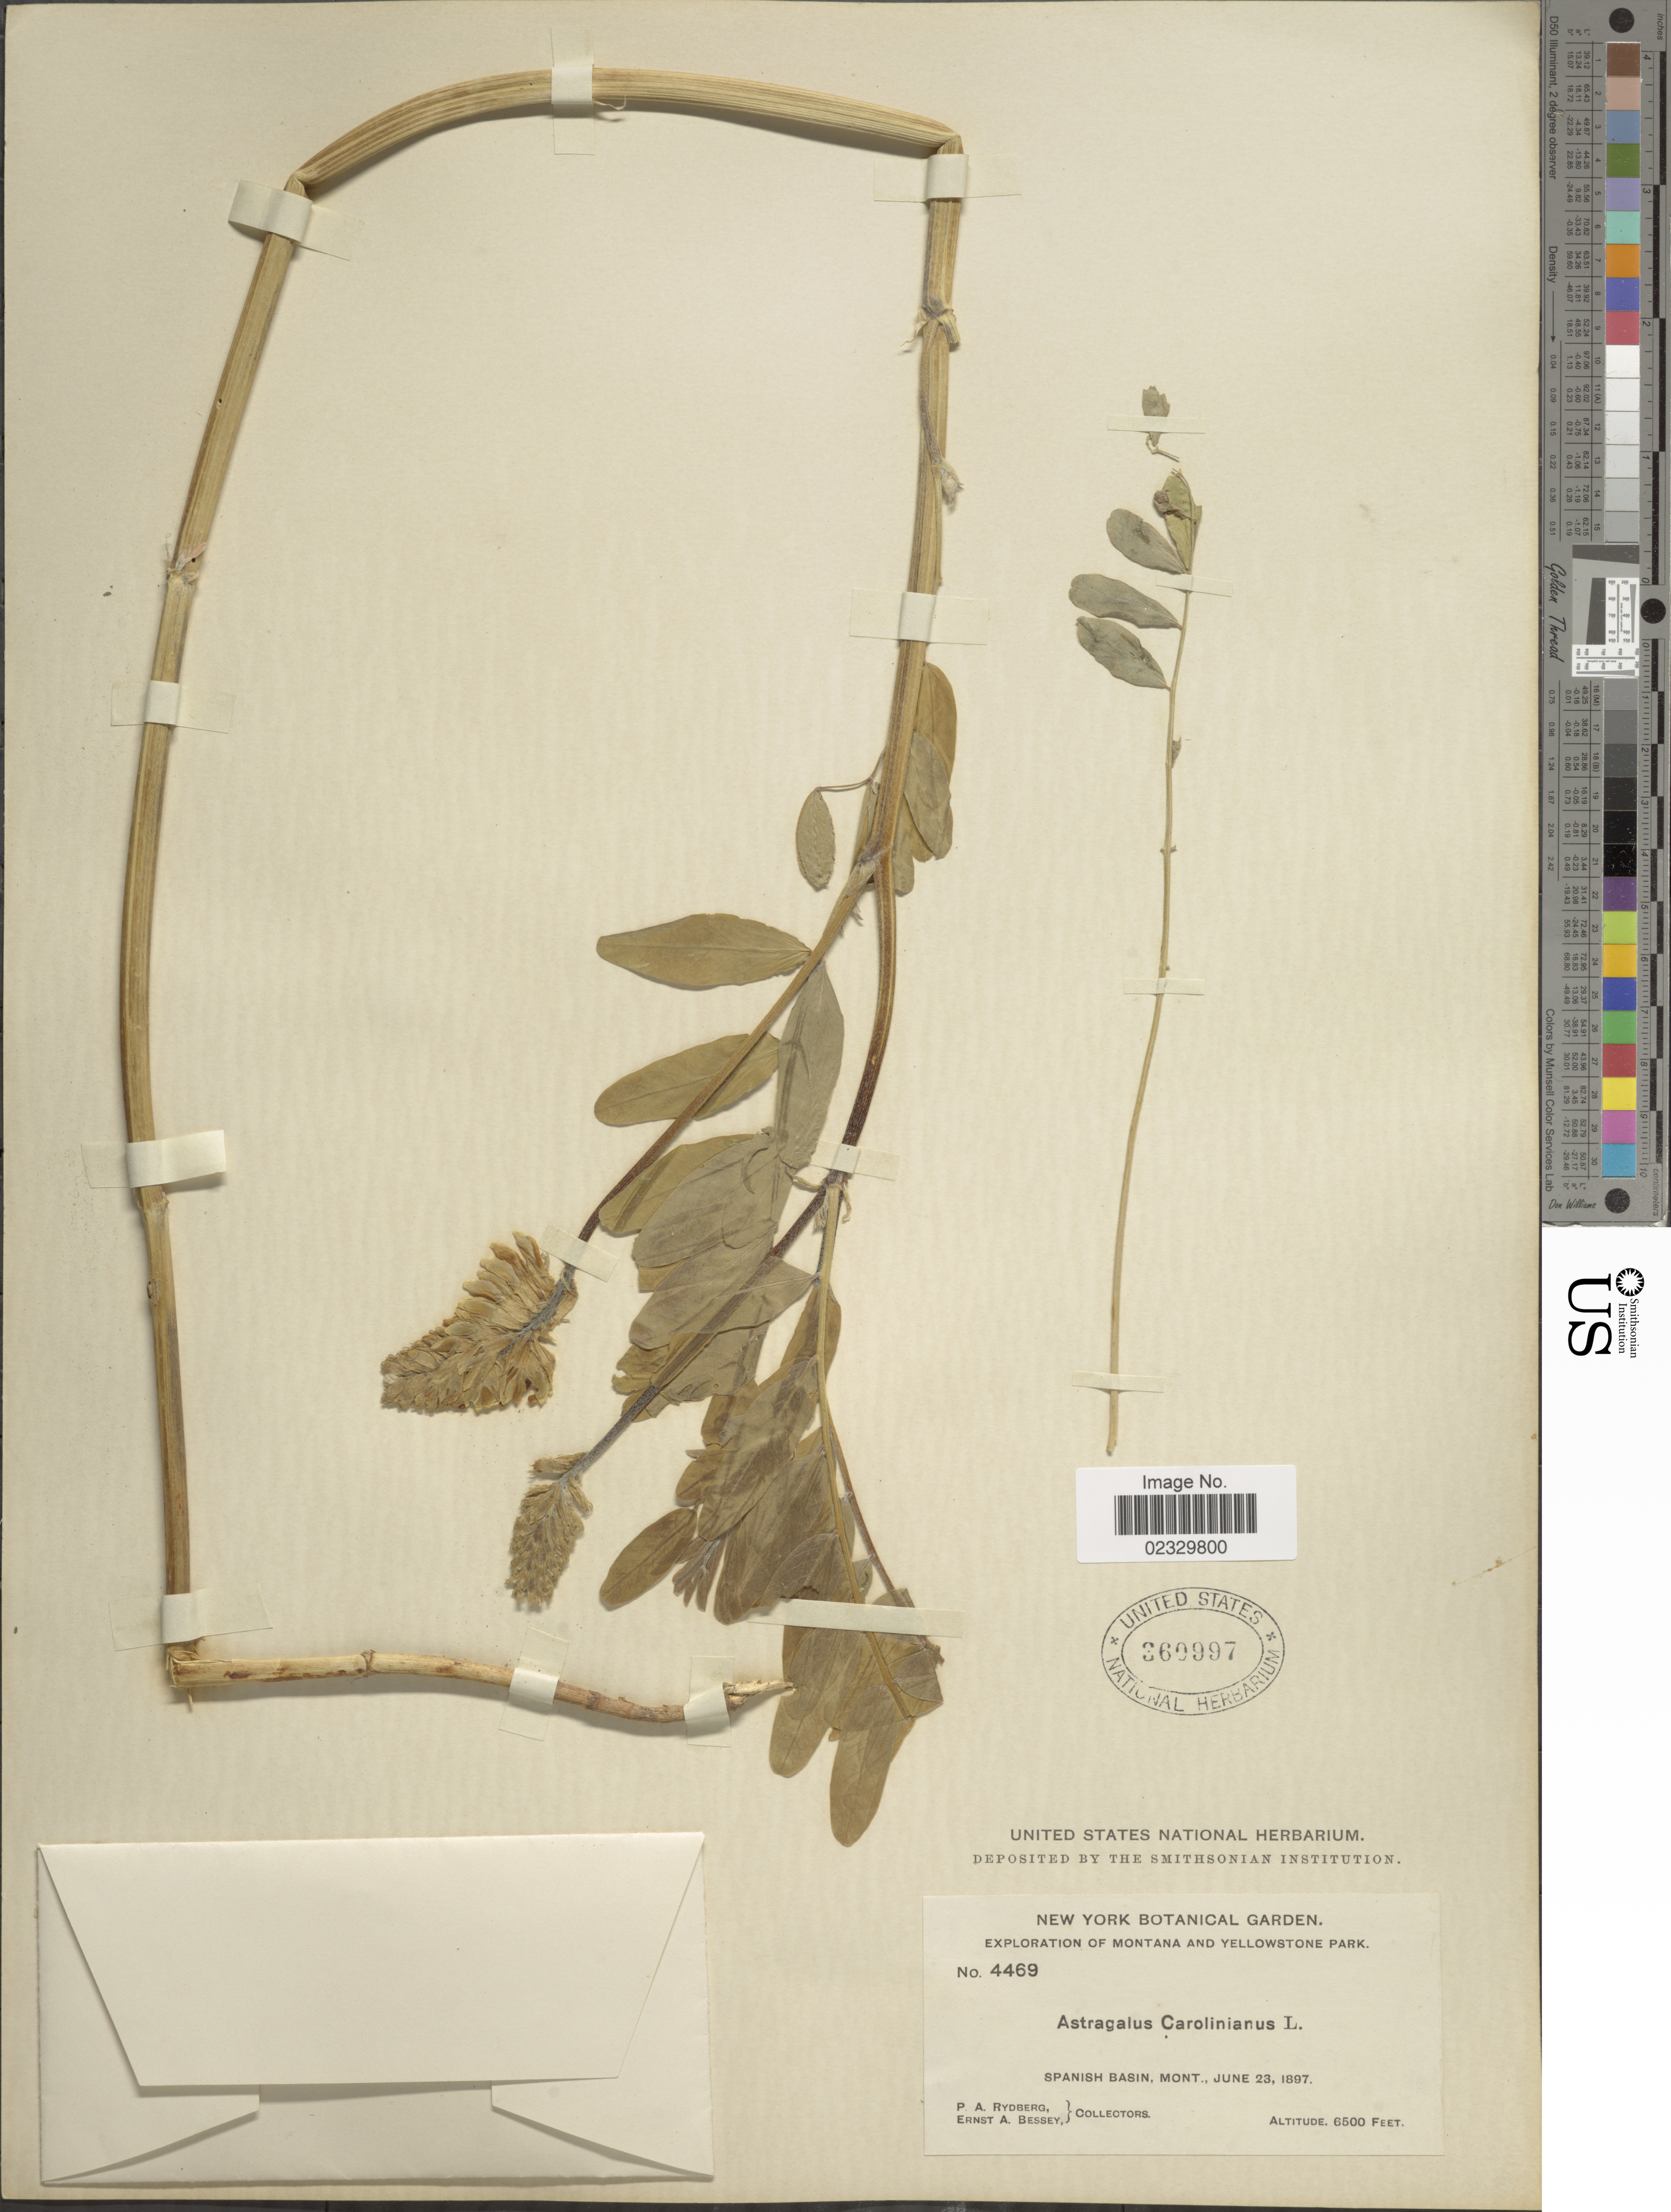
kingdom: Plantae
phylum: Tracheophyta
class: Magnoliopsida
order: Fabales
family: Fabaceae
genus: Astragalus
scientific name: Astragalus canadensis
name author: L.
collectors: P. A. Rydberg & E. A. Bessey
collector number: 4469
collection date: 1897-06-23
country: United States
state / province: Montana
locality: Montana and Yellowstone Park, Spanish Basin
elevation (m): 1981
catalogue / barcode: US 360997